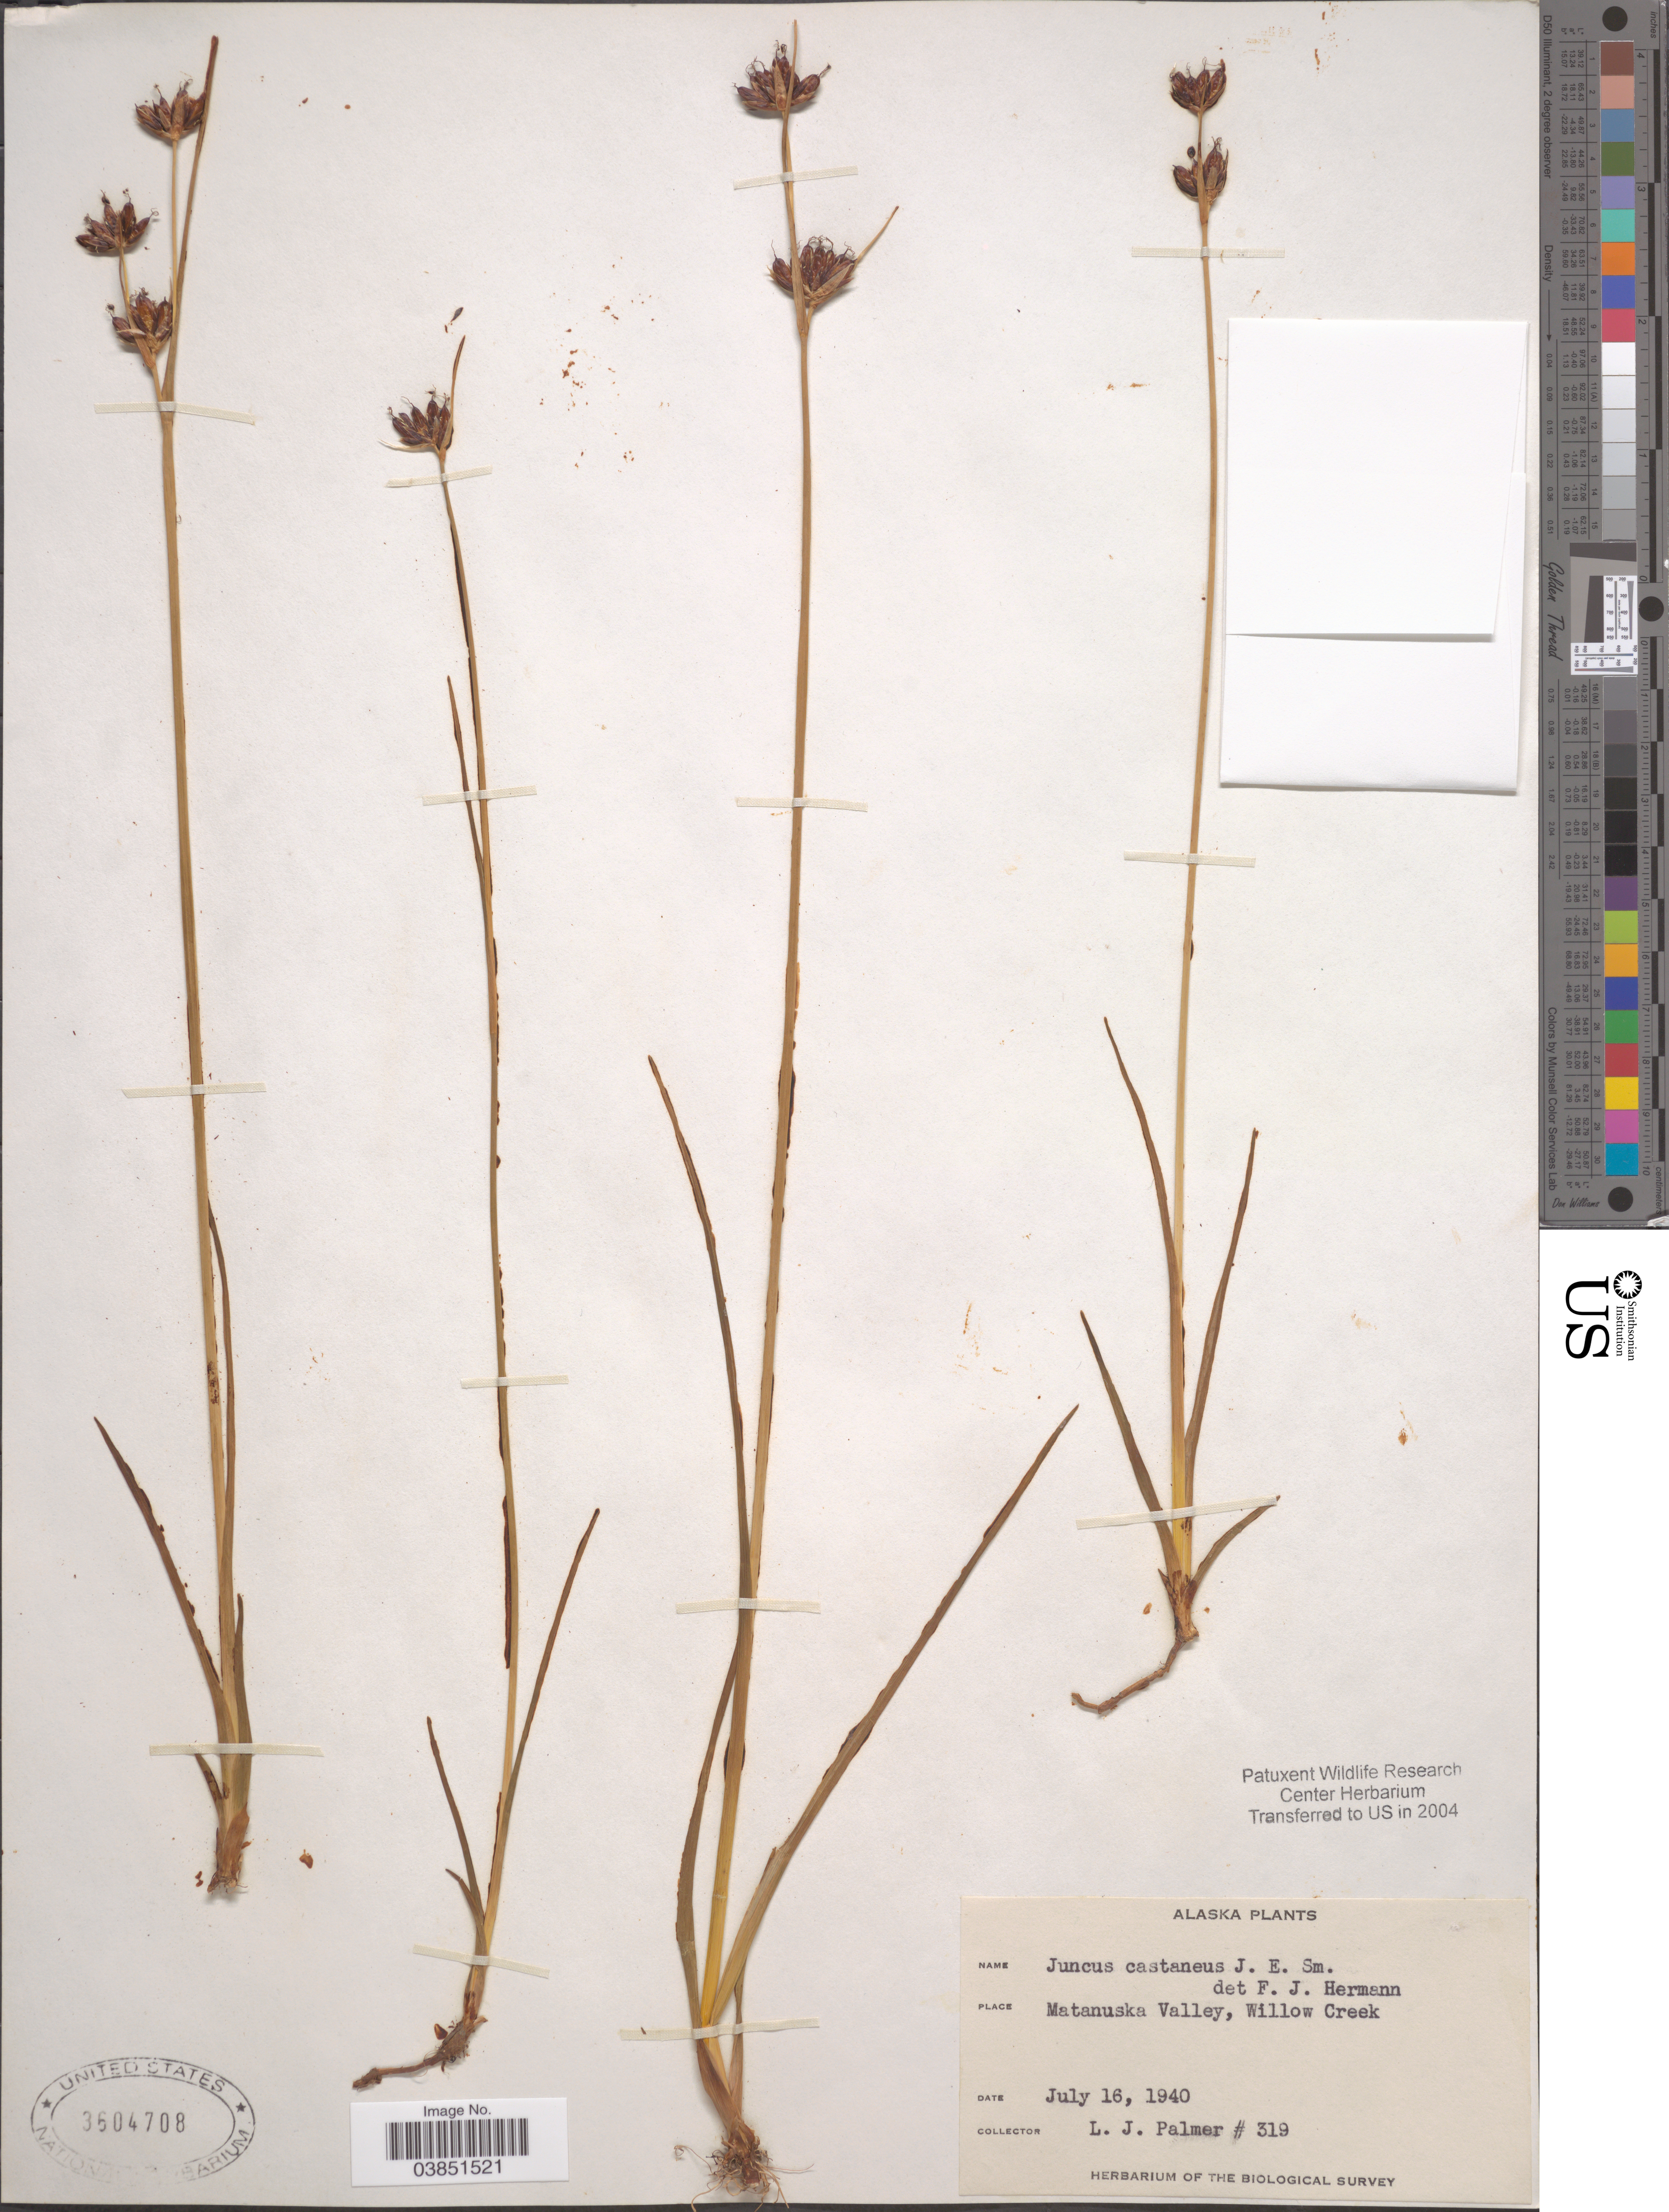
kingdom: Plantae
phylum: Tracheophyta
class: Liliopsida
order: Poales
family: Juncaceae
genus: Juncus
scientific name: Juncus castaneus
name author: Sm.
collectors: L. J. Palmer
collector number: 319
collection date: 1940-07-16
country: United States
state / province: Alaska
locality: Matanuska Valley, Willow Creek.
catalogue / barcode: US 3604708